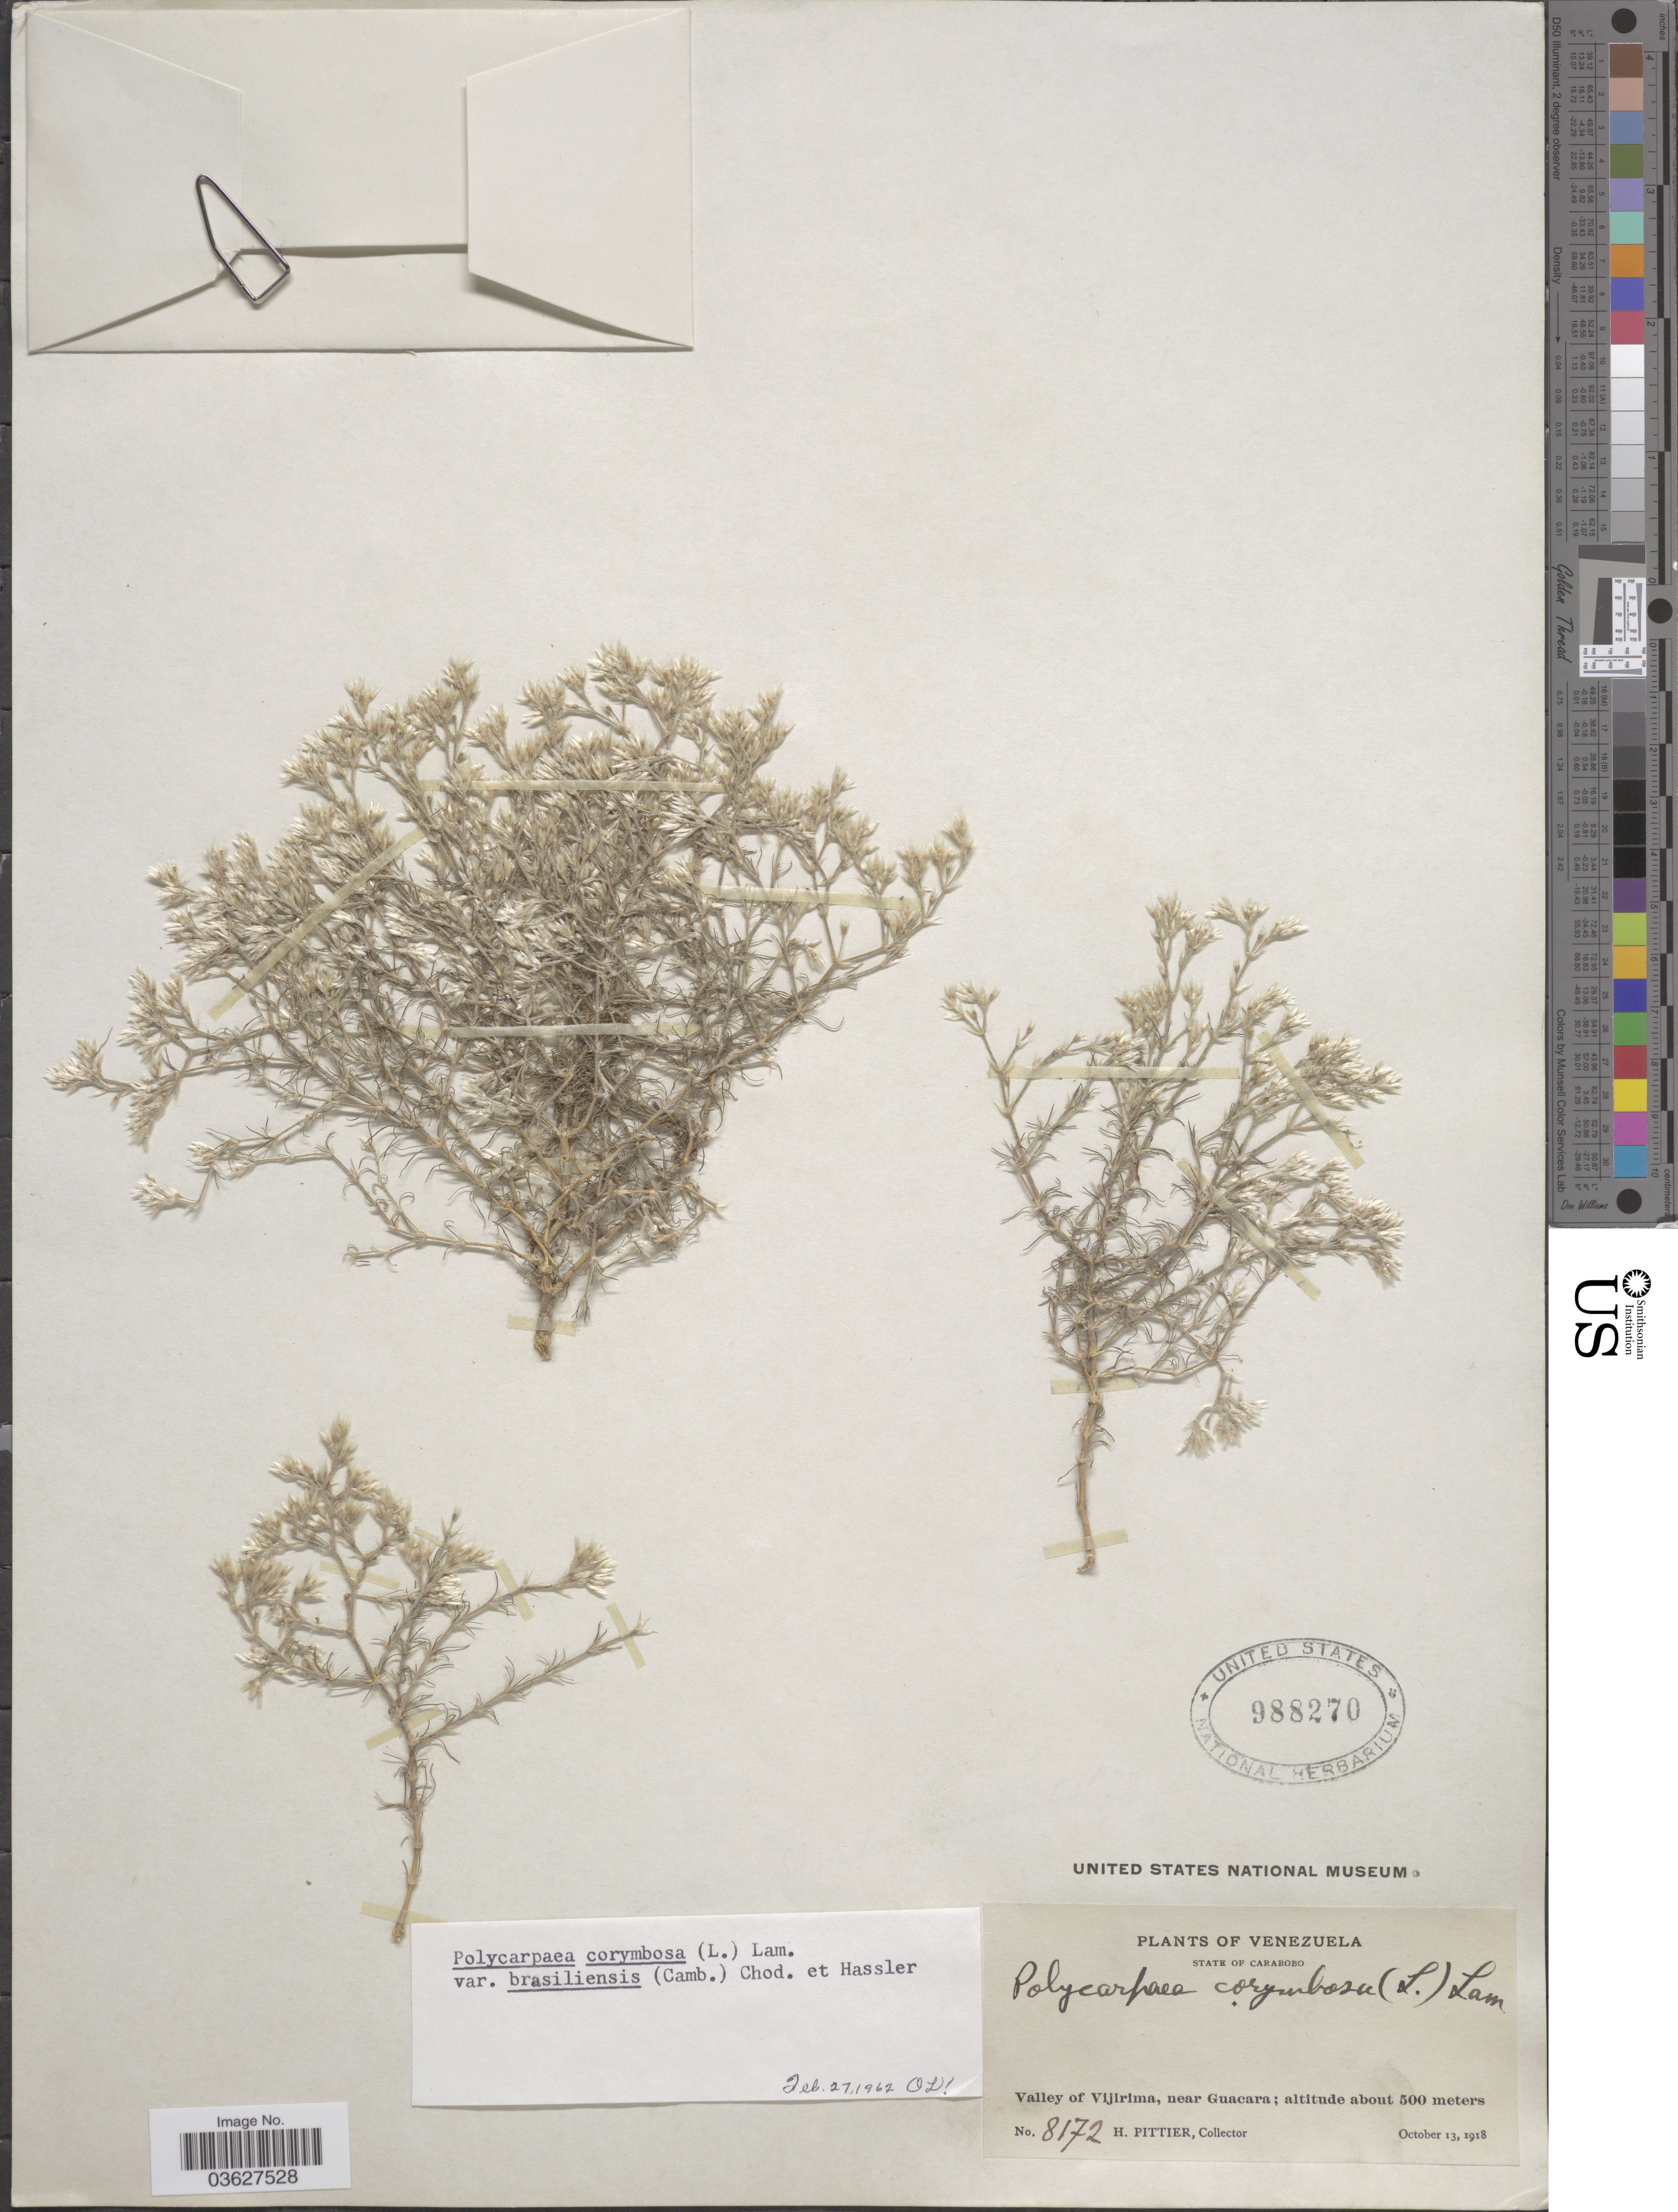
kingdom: Plantae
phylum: Tracheophyta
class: Magnoliopsida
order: Caryophyllales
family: Caryophyllaceae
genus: Polycarpaea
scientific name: Polycarpaea corymbosa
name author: (L.) Lam.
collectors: H. F. Pittier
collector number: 8172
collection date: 1918-10-13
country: Venezuela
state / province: Carabobo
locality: Valley of Vijirima, near Guacara.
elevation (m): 500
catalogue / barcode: US 988270